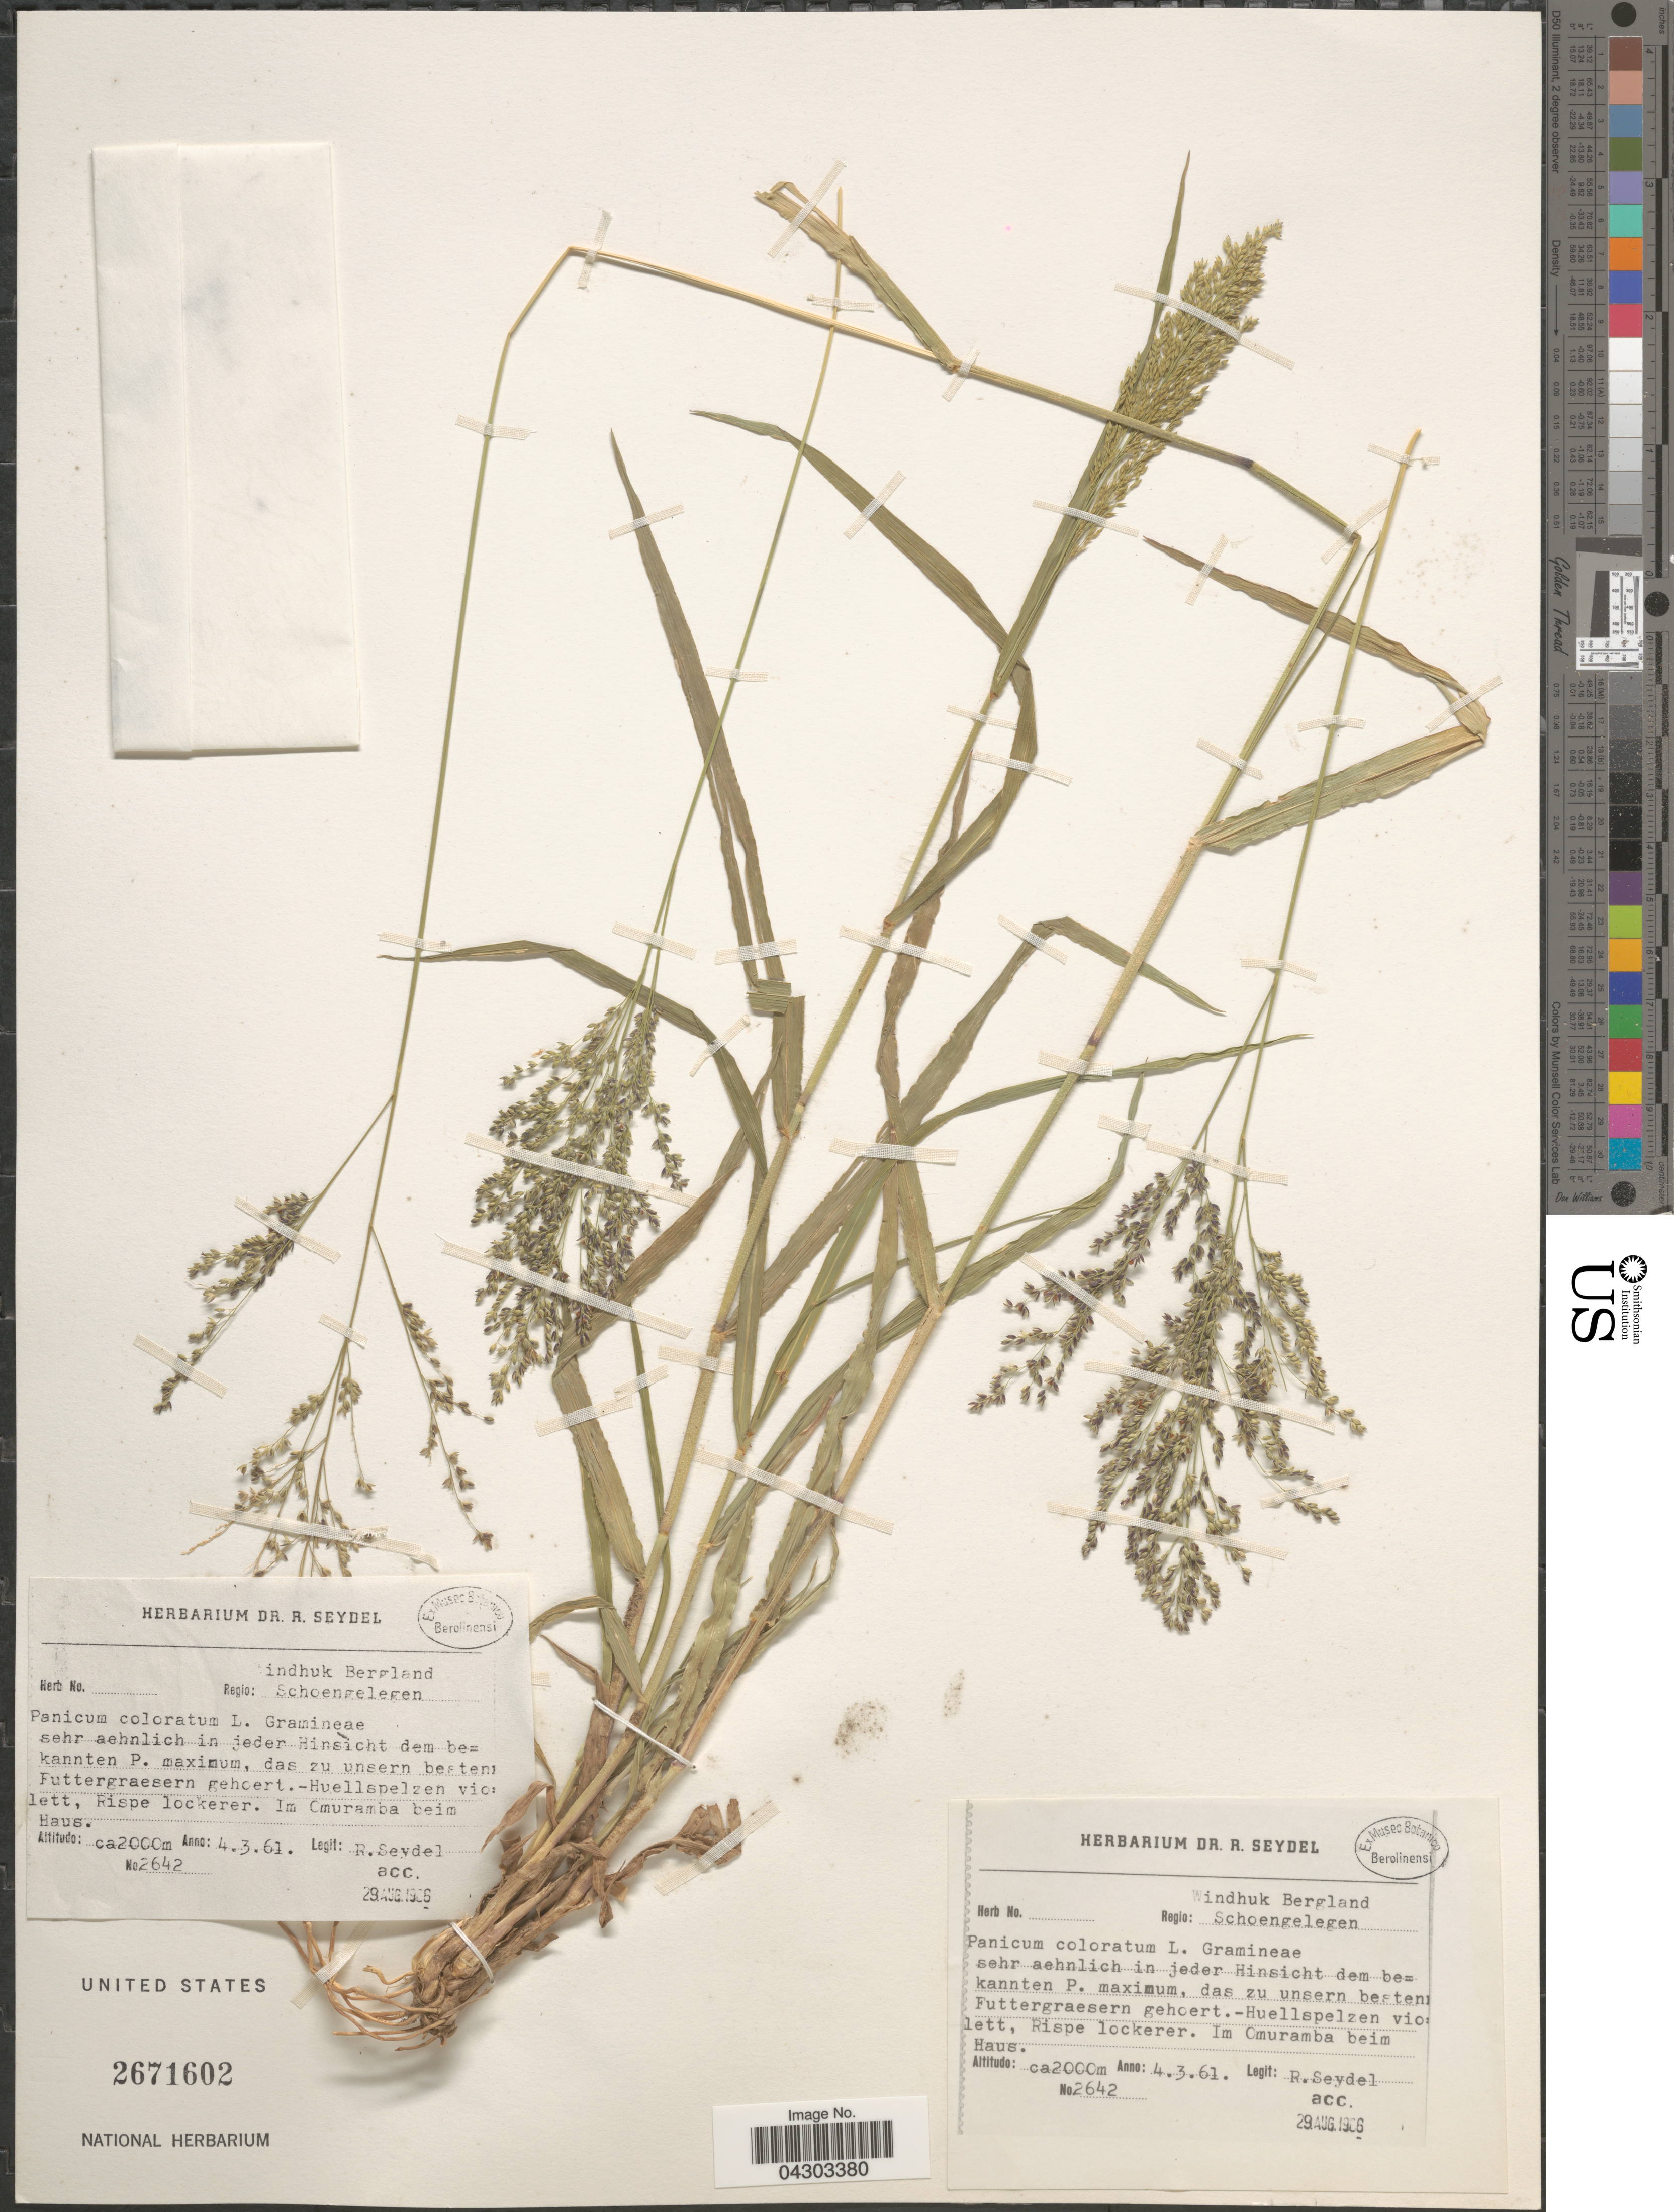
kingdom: Plantae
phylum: Tracheophyta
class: Liliopsida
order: Poales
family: Poaceae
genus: Panicum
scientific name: Panicum coloratum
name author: L.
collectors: R. Seydel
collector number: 2642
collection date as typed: Transcribed d/m/y: 4/3/61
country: South Africa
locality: Regio: Windhuk Bergland Schoengelegen. Im Omuramba beim Haus.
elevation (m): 2000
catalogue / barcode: US 2671602